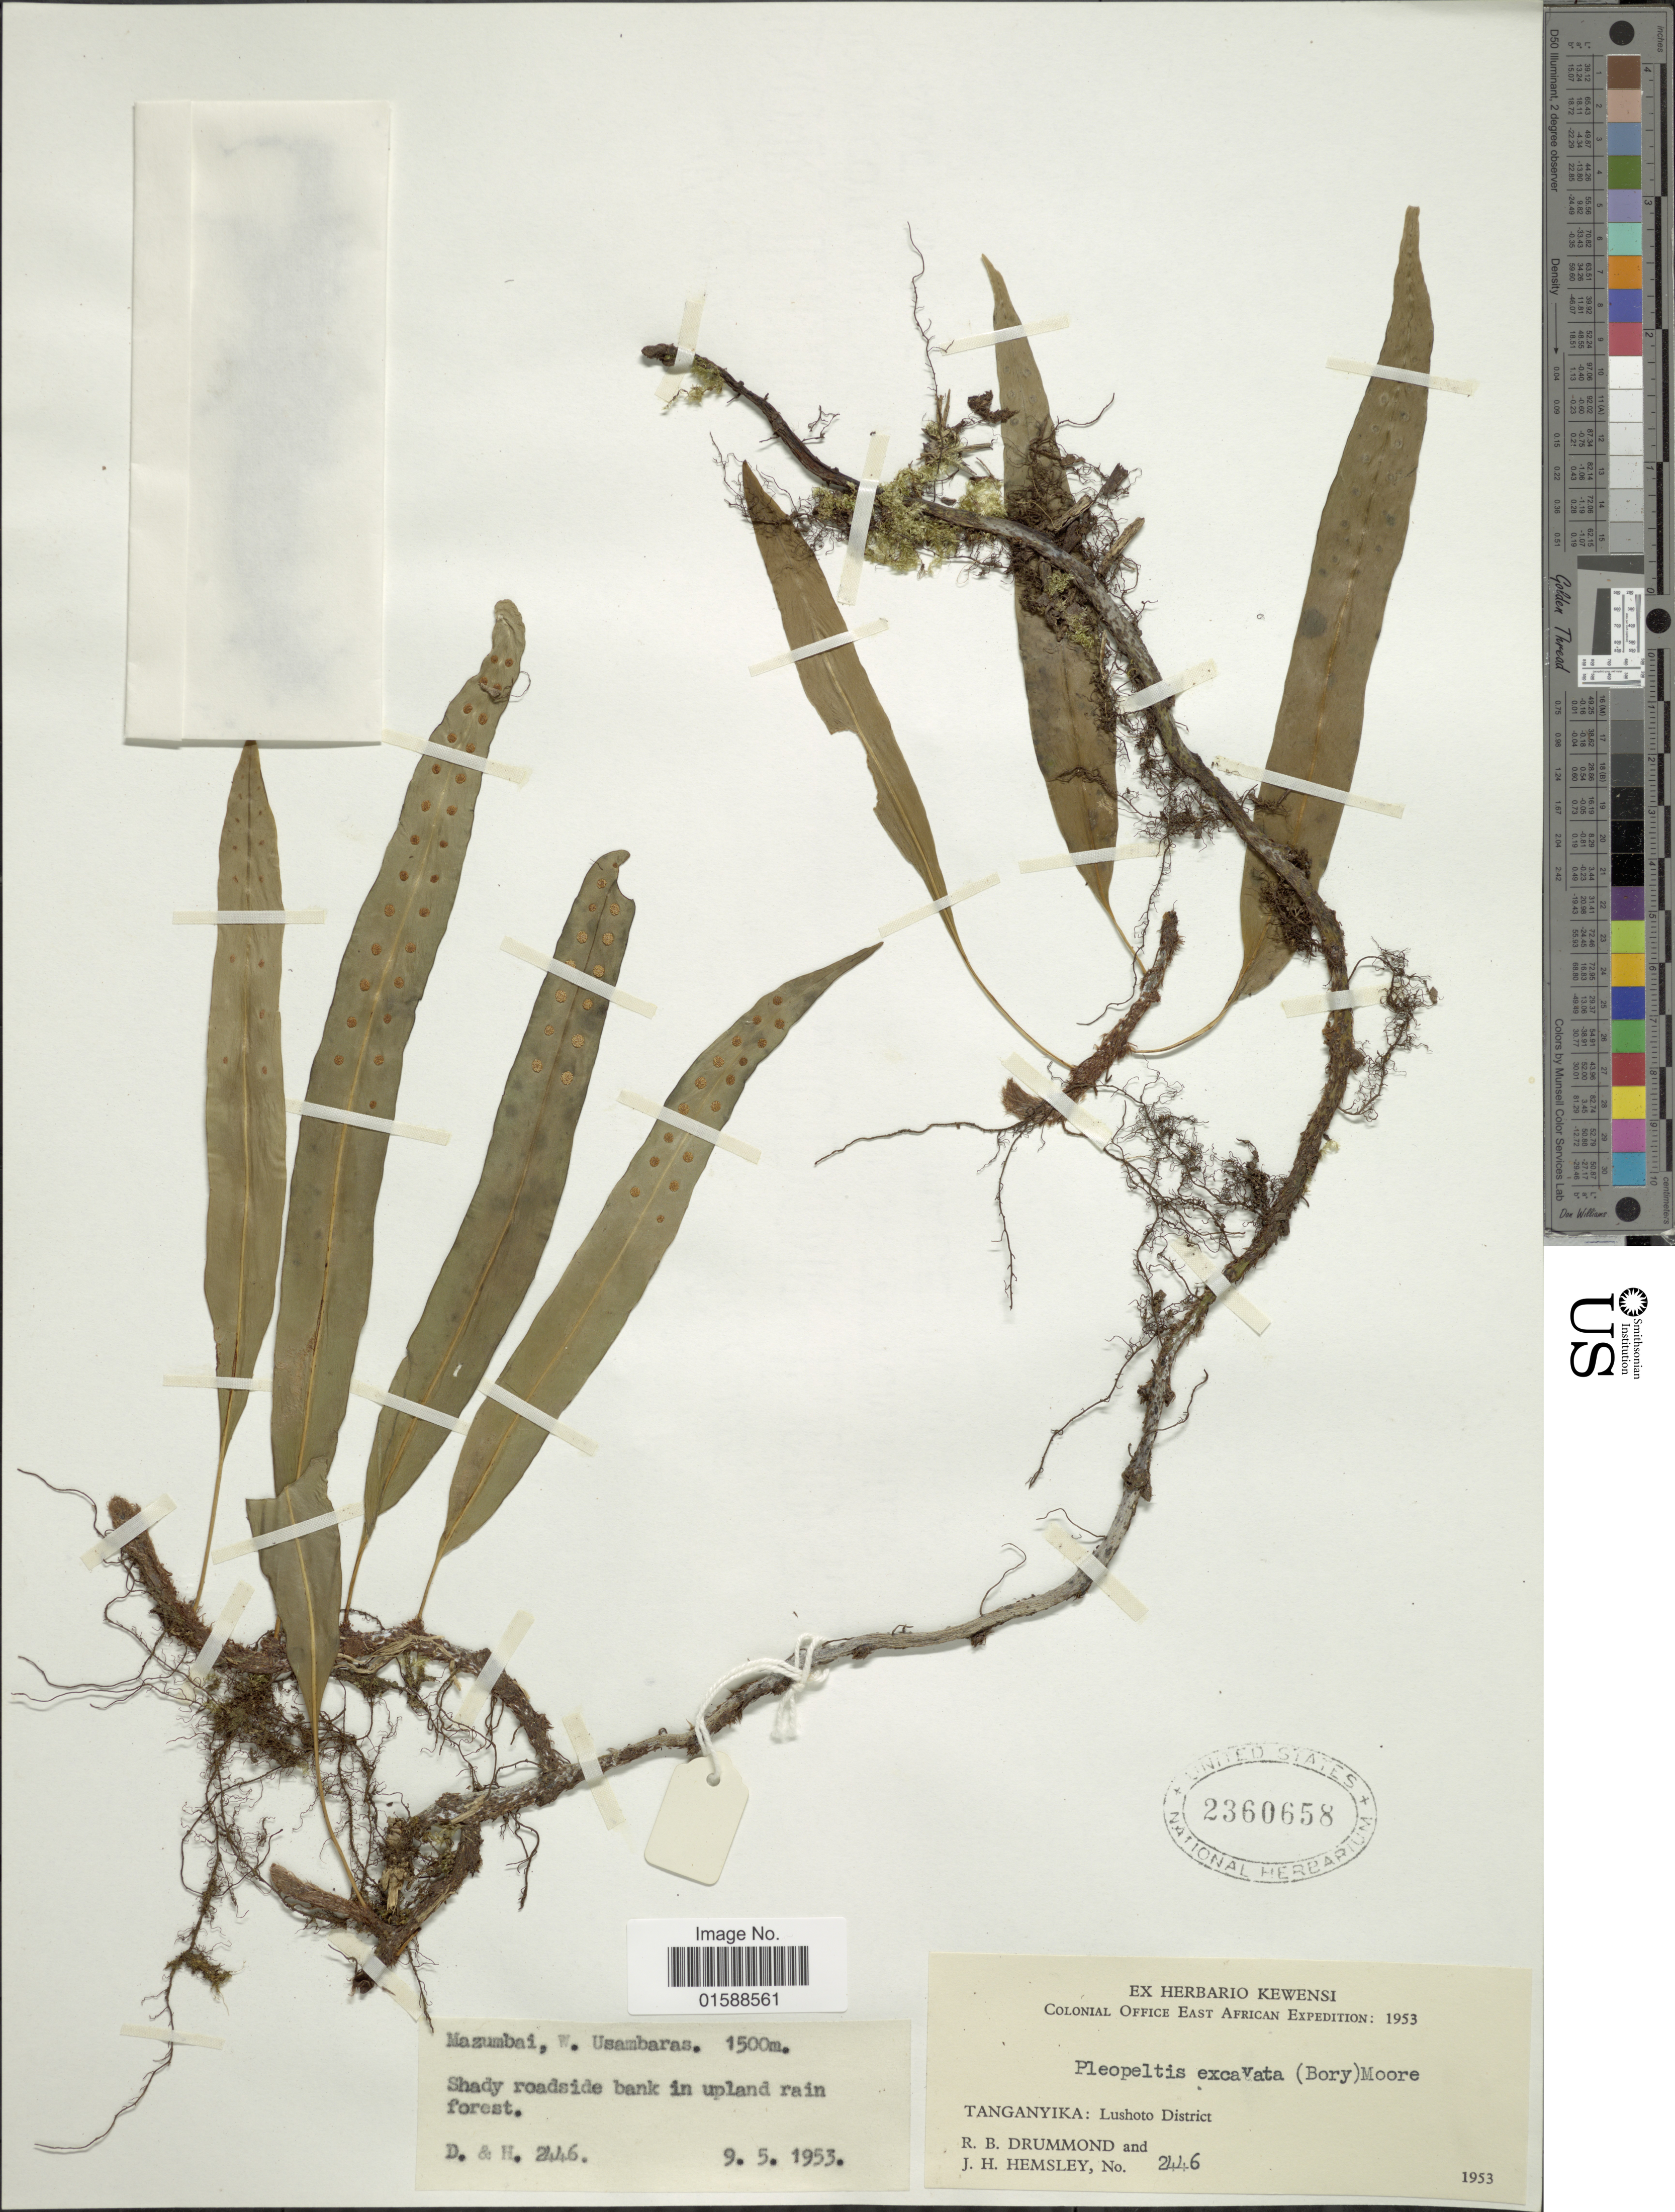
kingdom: Plantae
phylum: Tracheophyta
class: Polypodiopsida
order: Polypodiales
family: Polypodiaceae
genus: Lepisorus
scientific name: Lepisorus excavatus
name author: (Bory ex Willd.) Ching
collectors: R. Drummond & J. H. Hemsley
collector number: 2446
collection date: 1953-05-09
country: Tanzania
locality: Tanganyika: Lushoto District. Mazumbai, W. Usambaras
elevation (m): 1500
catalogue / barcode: US 2360658